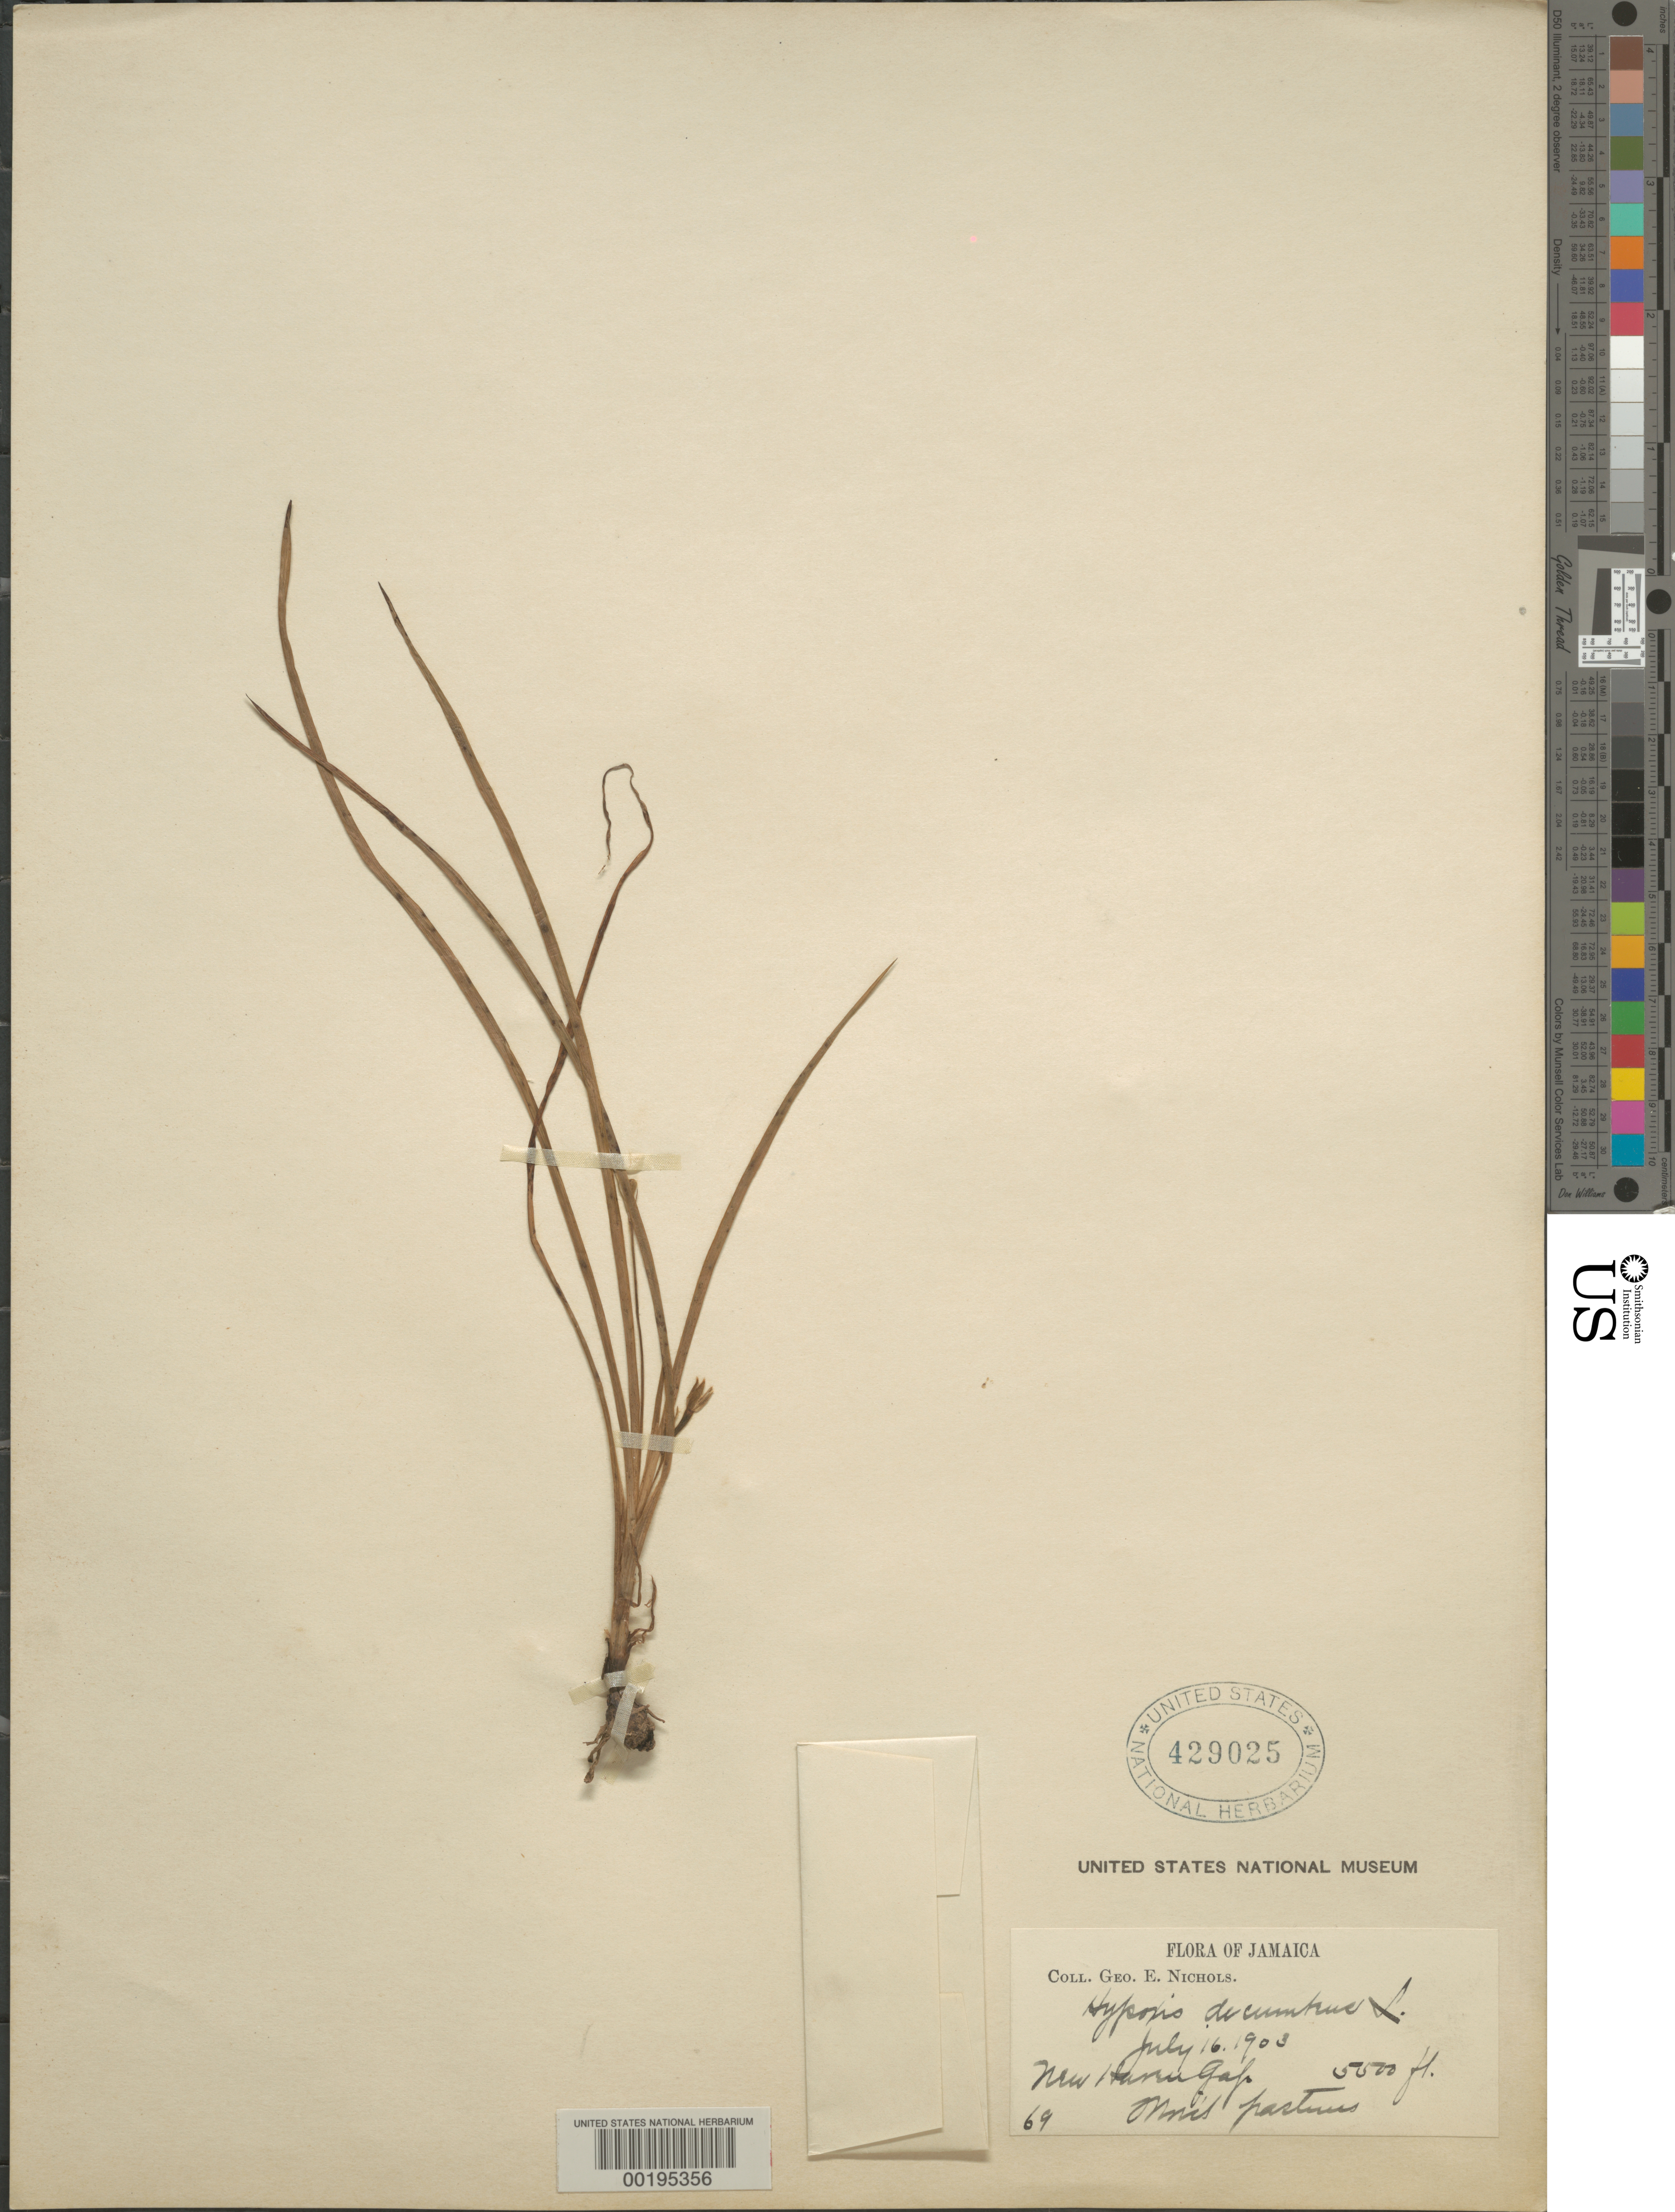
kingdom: Plantae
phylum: Tracheophyta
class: Liliopsida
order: Asparagales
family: Hypoxidaceae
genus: Hypoxis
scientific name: Hypoxis decumbens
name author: L.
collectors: G. E. Nichols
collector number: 69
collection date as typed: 16 Jul 1903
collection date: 1903-07-16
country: Jamaica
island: Greater Antilles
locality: New hareu gap; mine's pastures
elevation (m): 1676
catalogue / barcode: US 429025